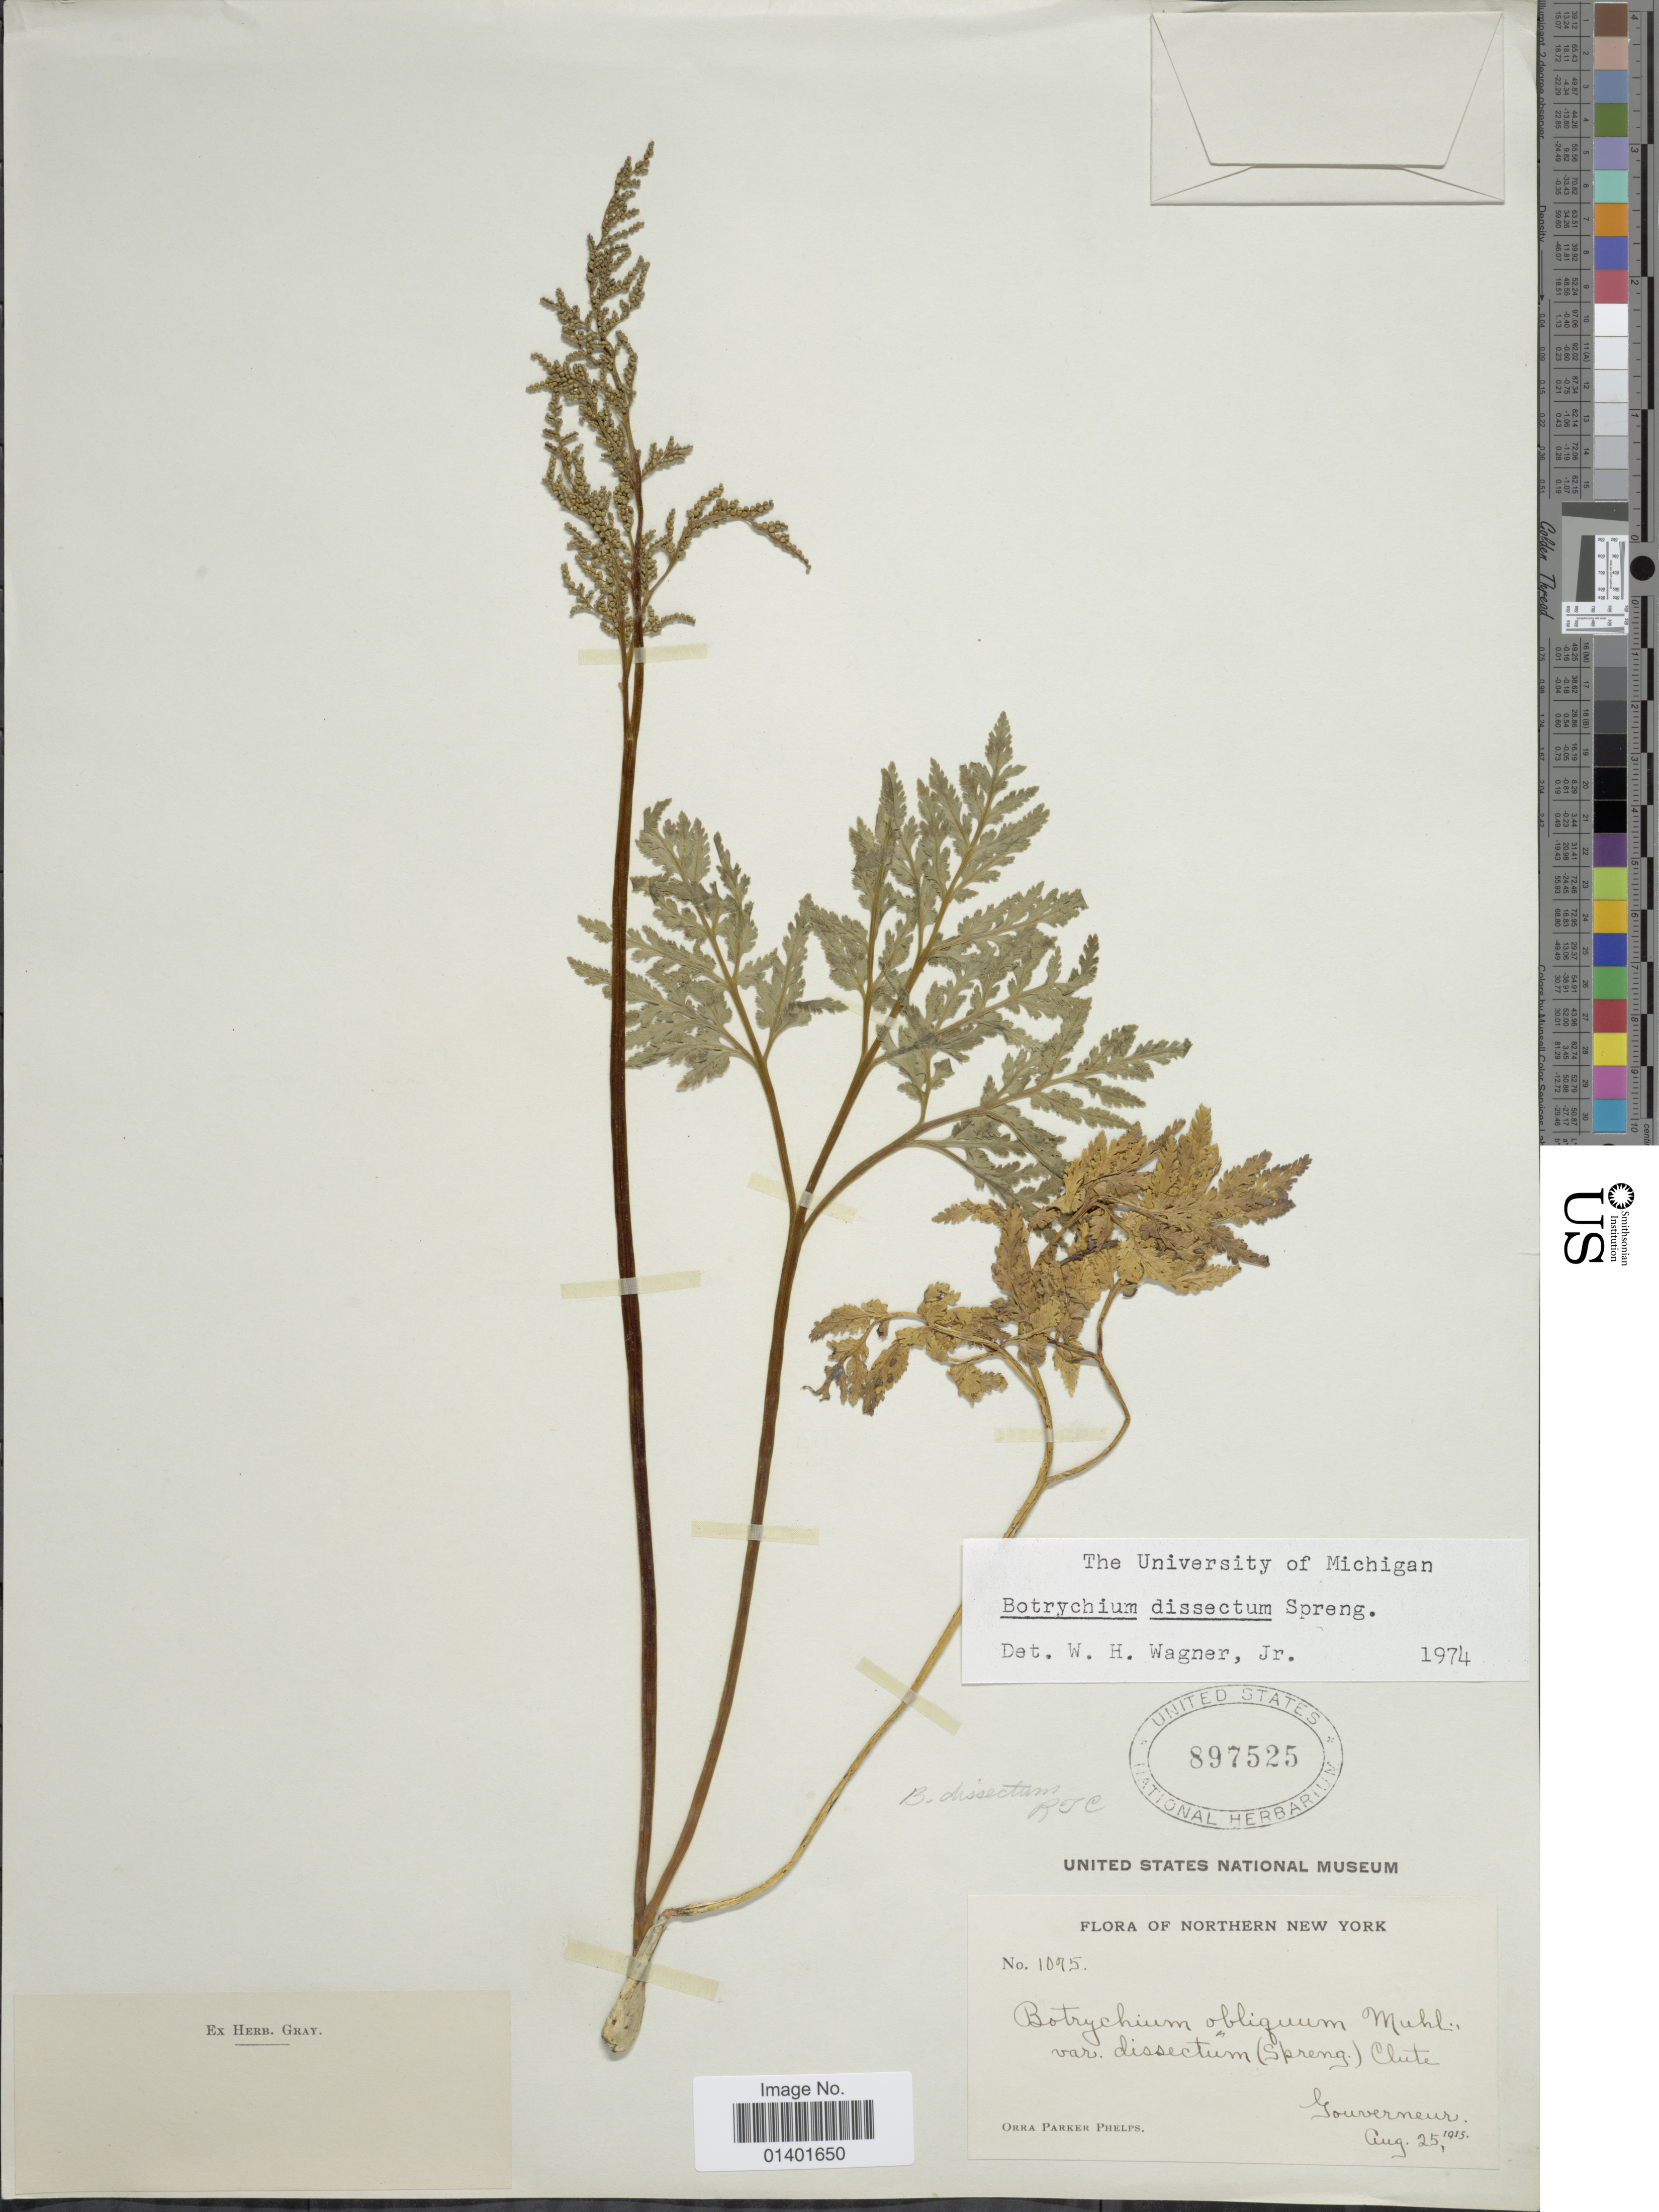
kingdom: Plantae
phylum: Tracheophyta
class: Polypodiopsida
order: Ophioglossales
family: Ophioglossaceae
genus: Botrychium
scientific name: Botrychium dissectum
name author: Spreng.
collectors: O. P. Phelps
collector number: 1075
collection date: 1915-08-25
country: United States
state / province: New York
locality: Northern New york, Gouverneur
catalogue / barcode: US 897525